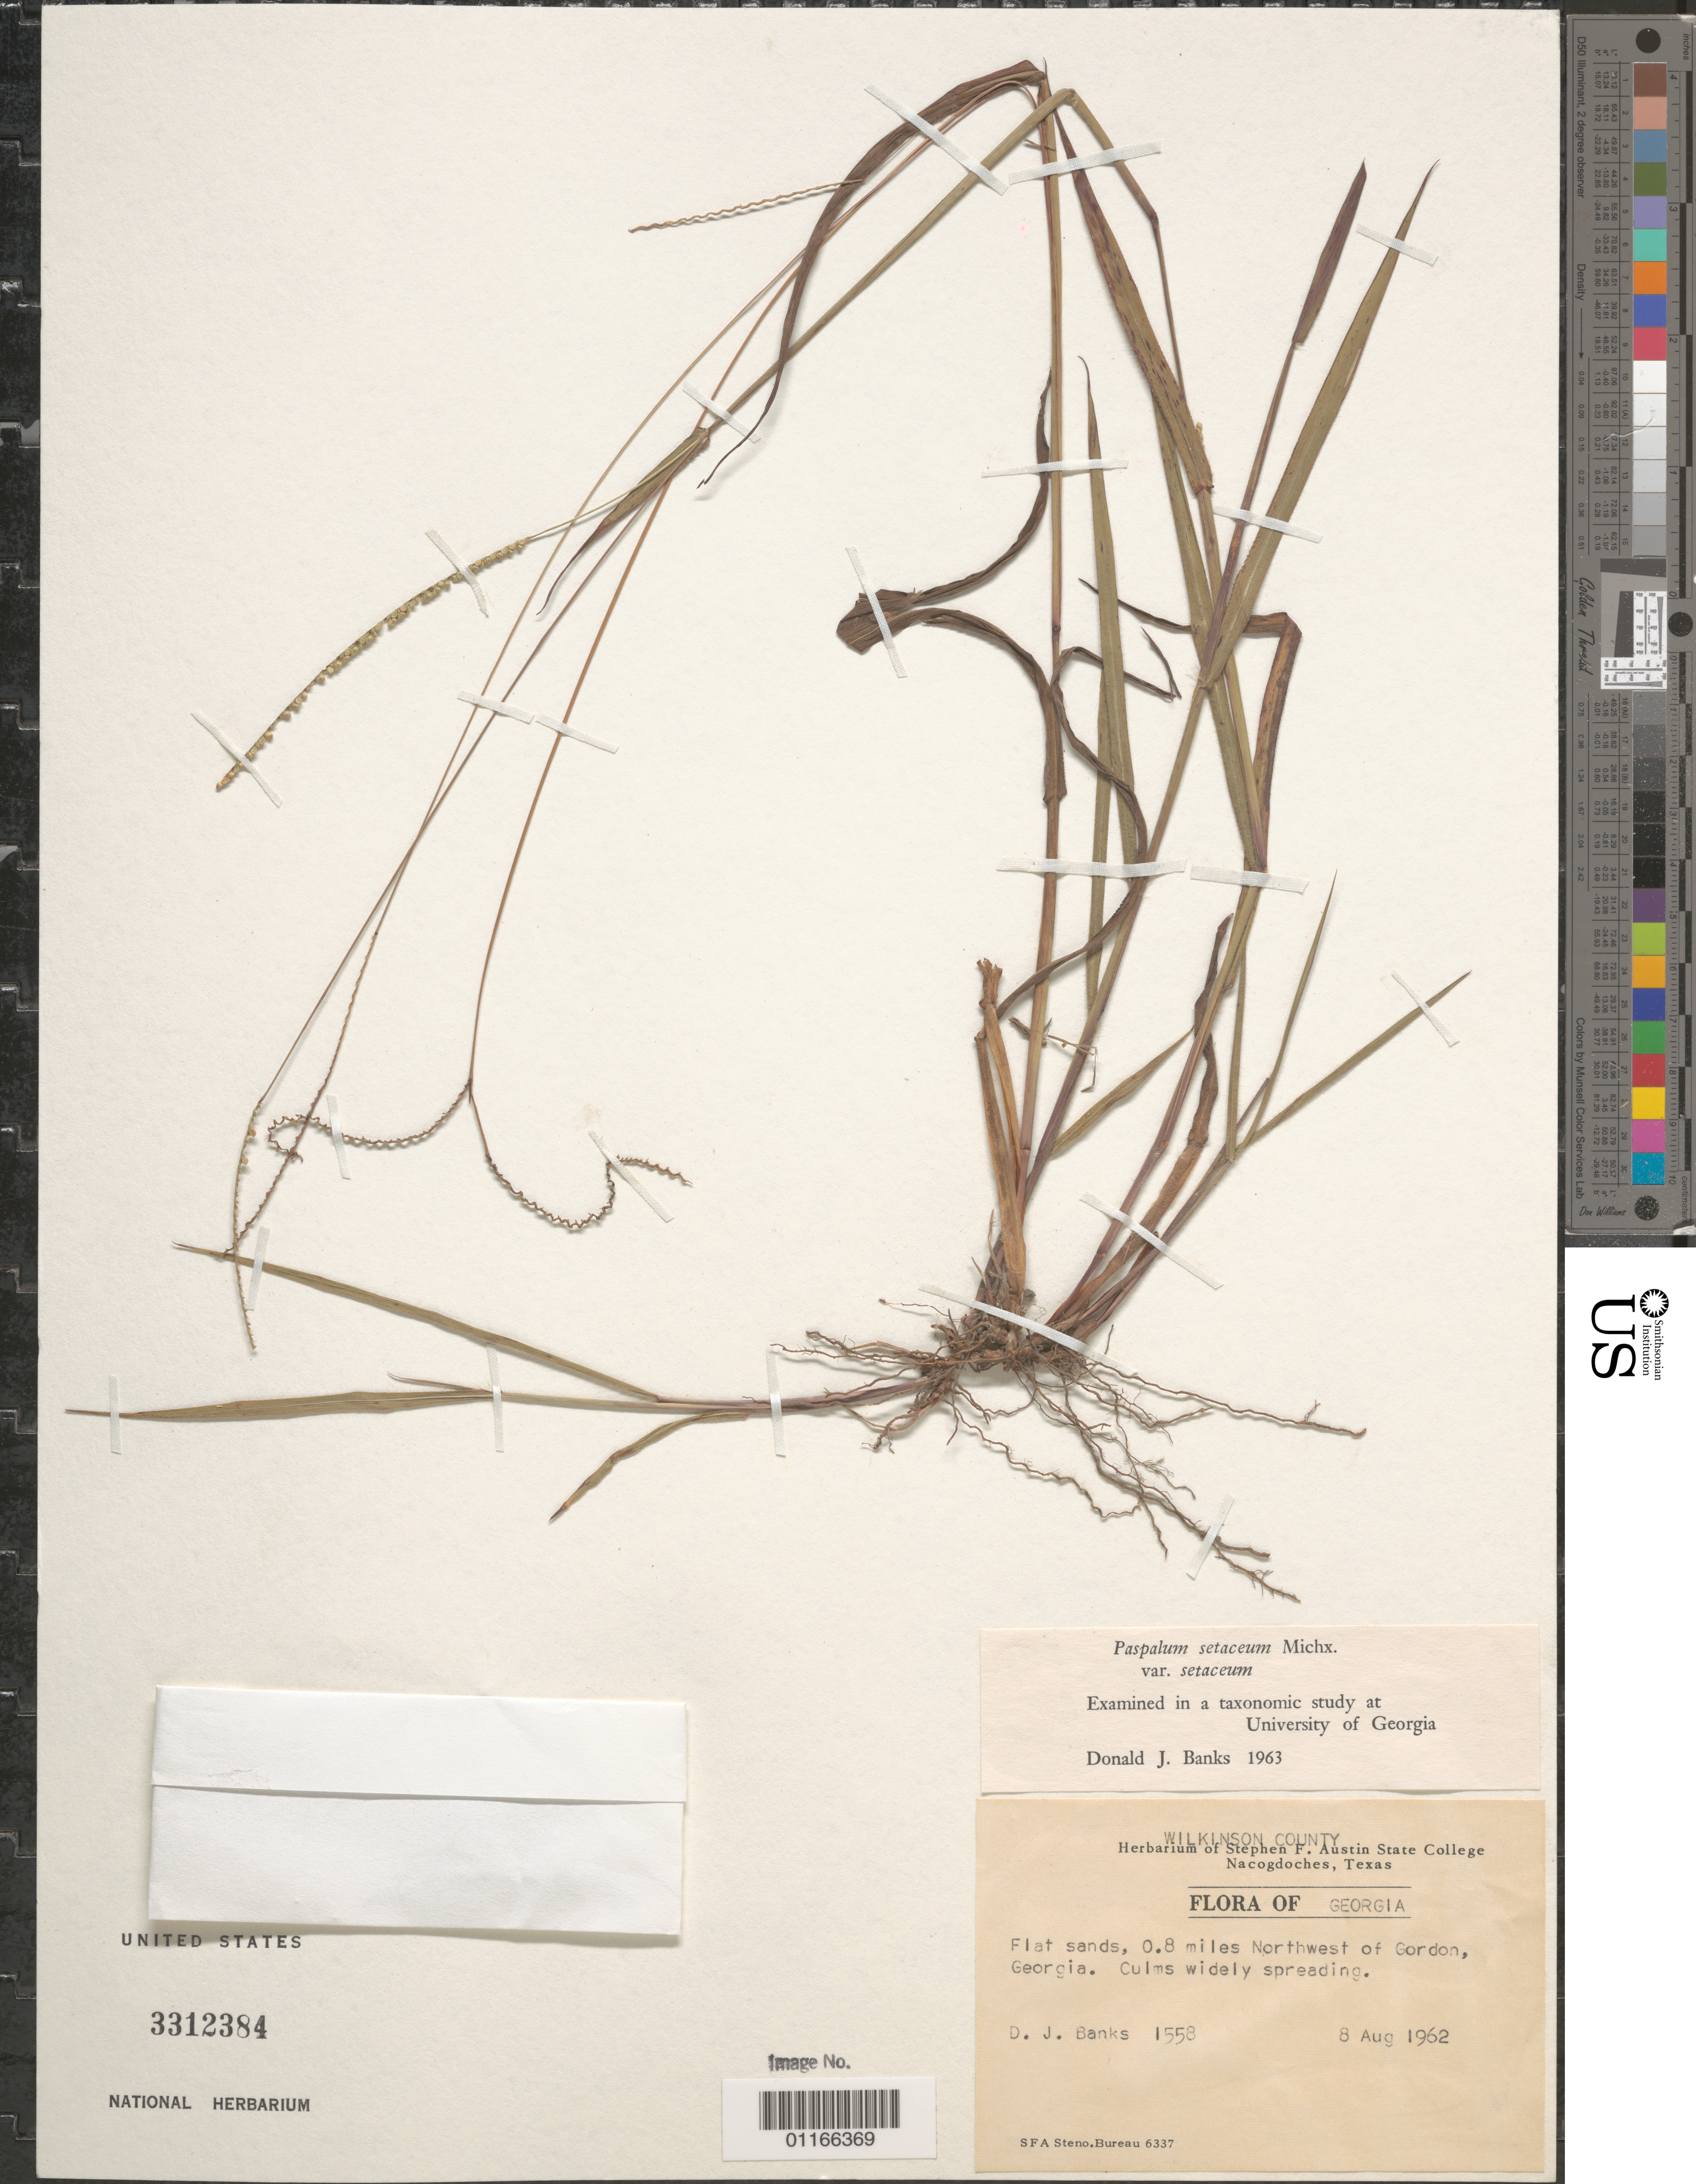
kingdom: Plantae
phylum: Tracheophyta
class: Liliopsida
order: Poales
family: Poaceae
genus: Paspalum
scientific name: Paspalum setaceum var. setaceum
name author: Michx.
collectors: D. J. Banks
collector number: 1558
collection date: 1962-08-08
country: United States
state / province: Georgia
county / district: Wilkinson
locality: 0.8 miles Northwest of Gordon, Georgia.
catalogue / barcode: US 3312384